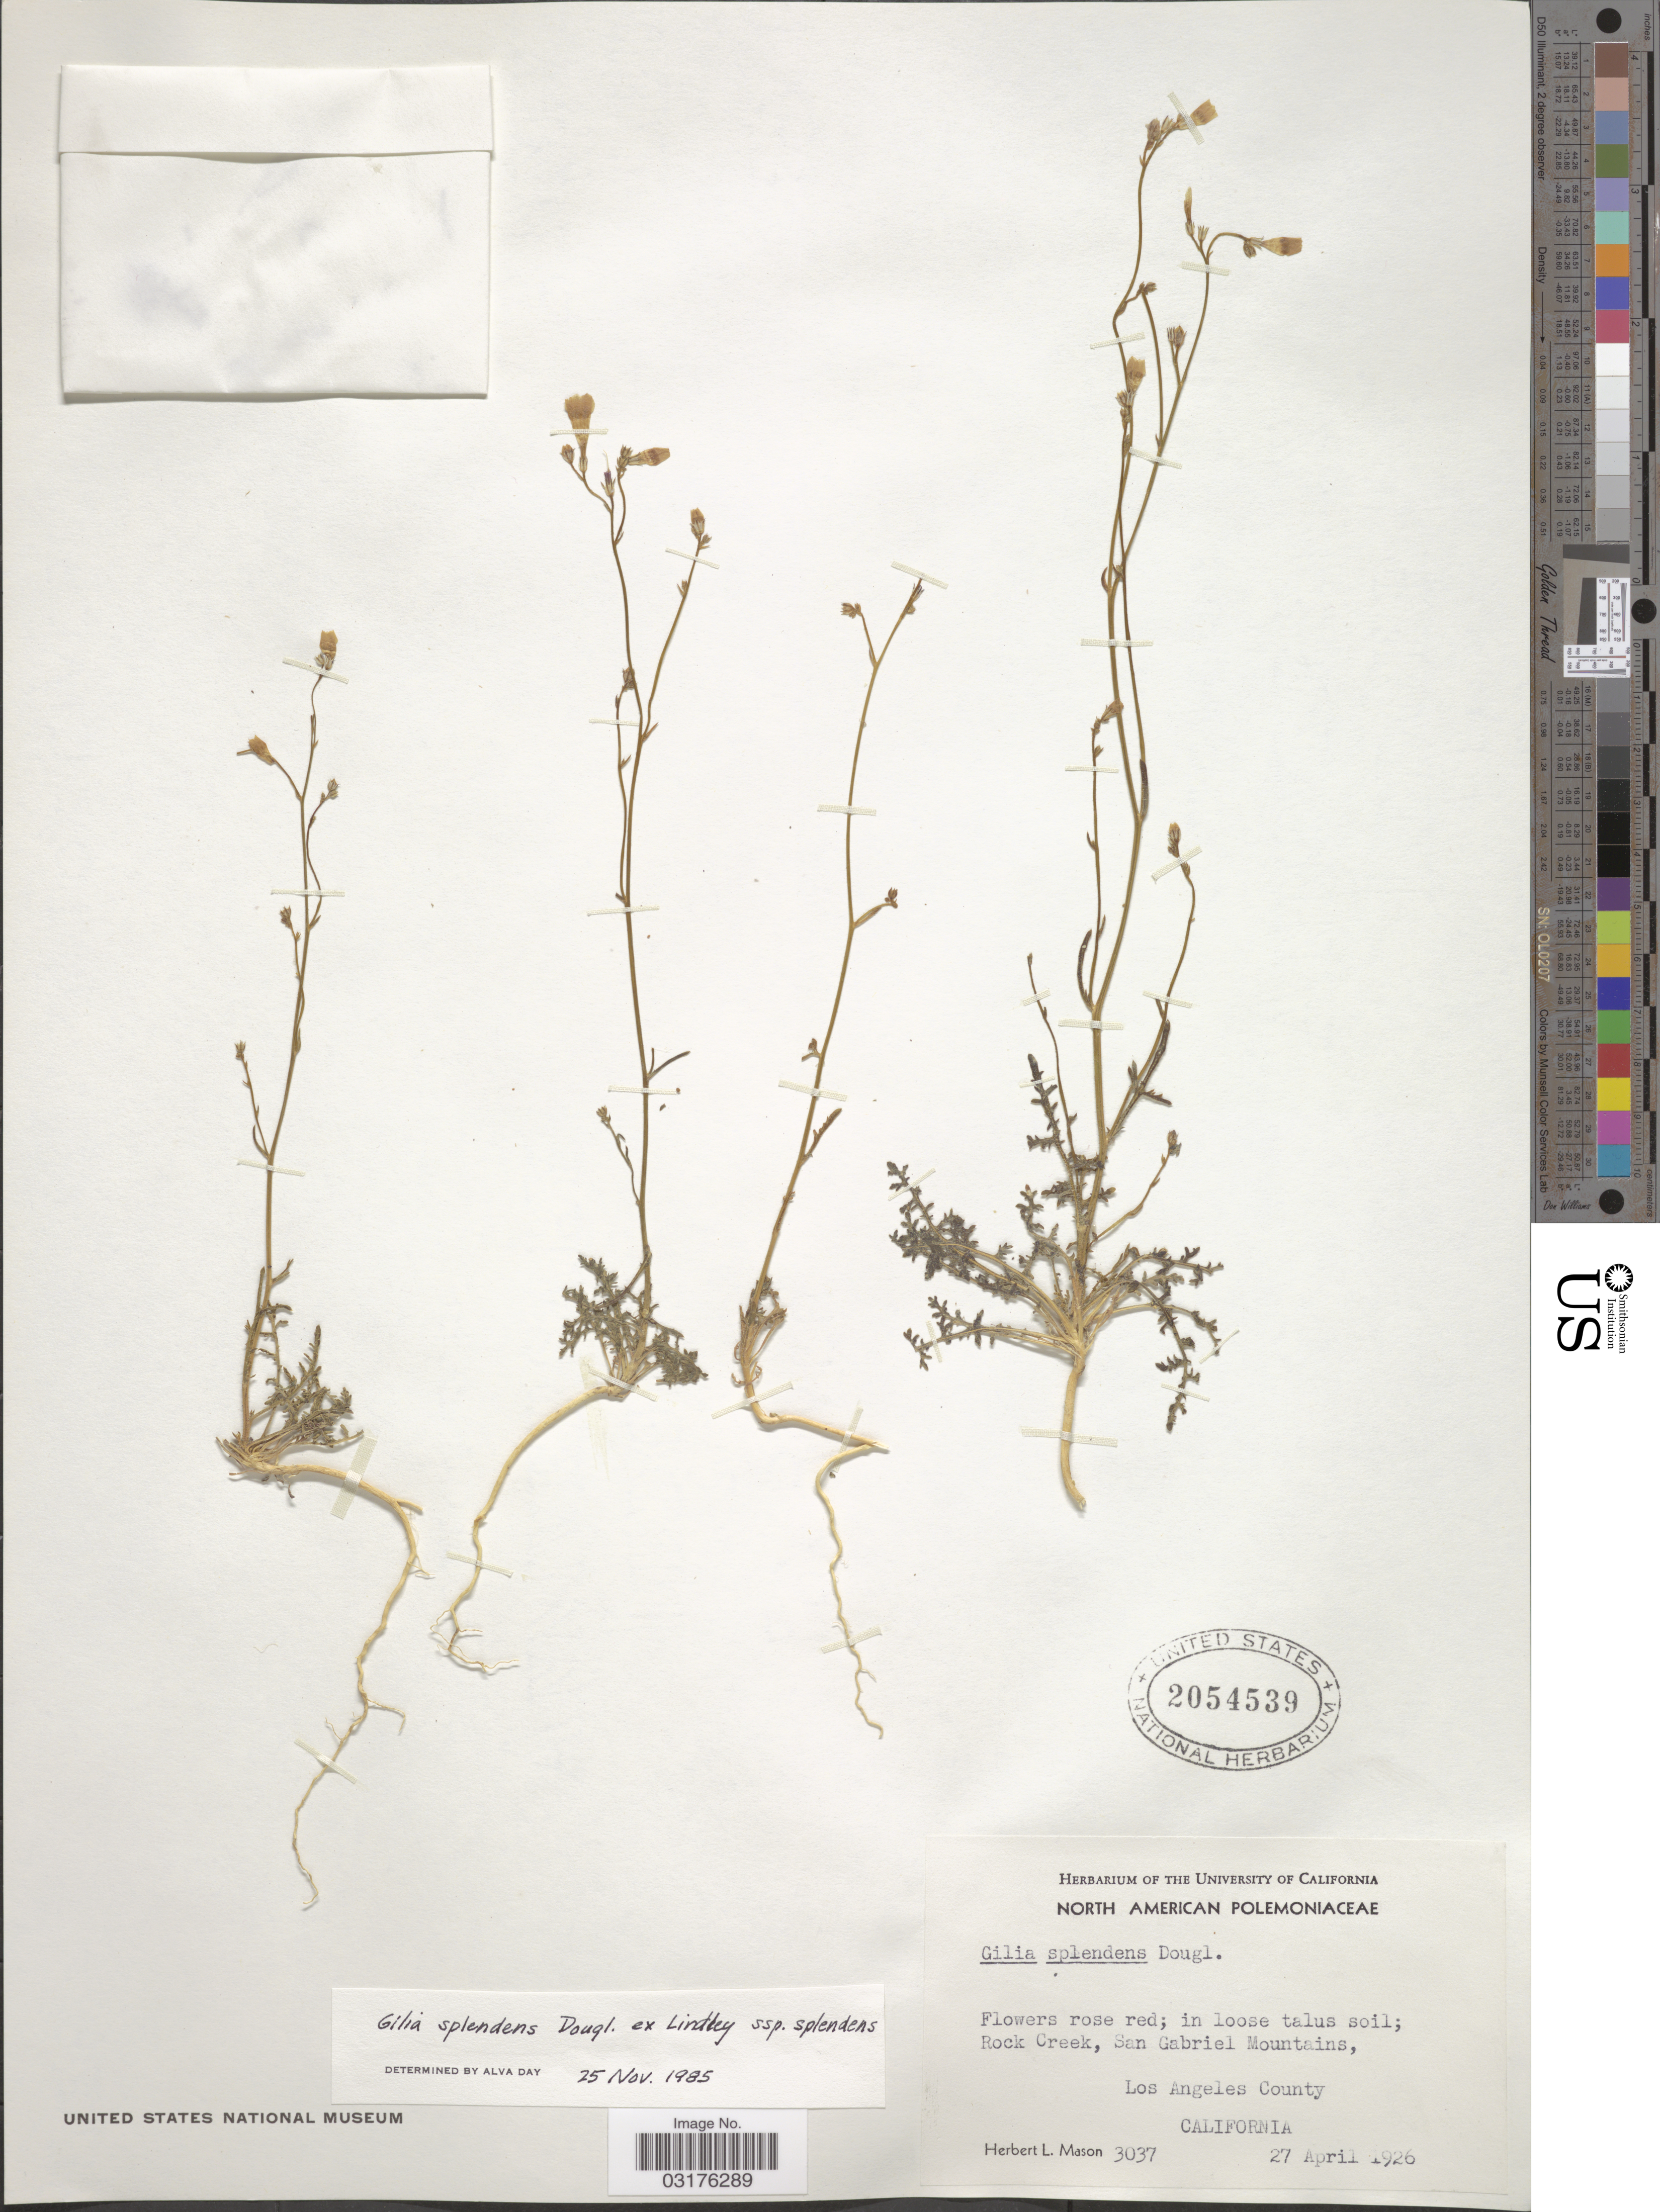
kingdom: Plantae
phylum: Tracheophyta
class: Magnoliopsida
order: Ericales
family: Polemoniaceae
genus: Saltugilia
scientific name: Saltugilia splendens subsp. splendens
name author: (Douglas ex H. Mason & A.D. Grant) L.A. Johnson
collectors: H. L. Mason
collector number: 3037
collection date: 1926-04-27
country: United States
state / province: California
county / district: Los Angeles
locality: Rock Creek, San Gabriel Mountains, Los Angeles County.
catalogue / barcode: US 2054539